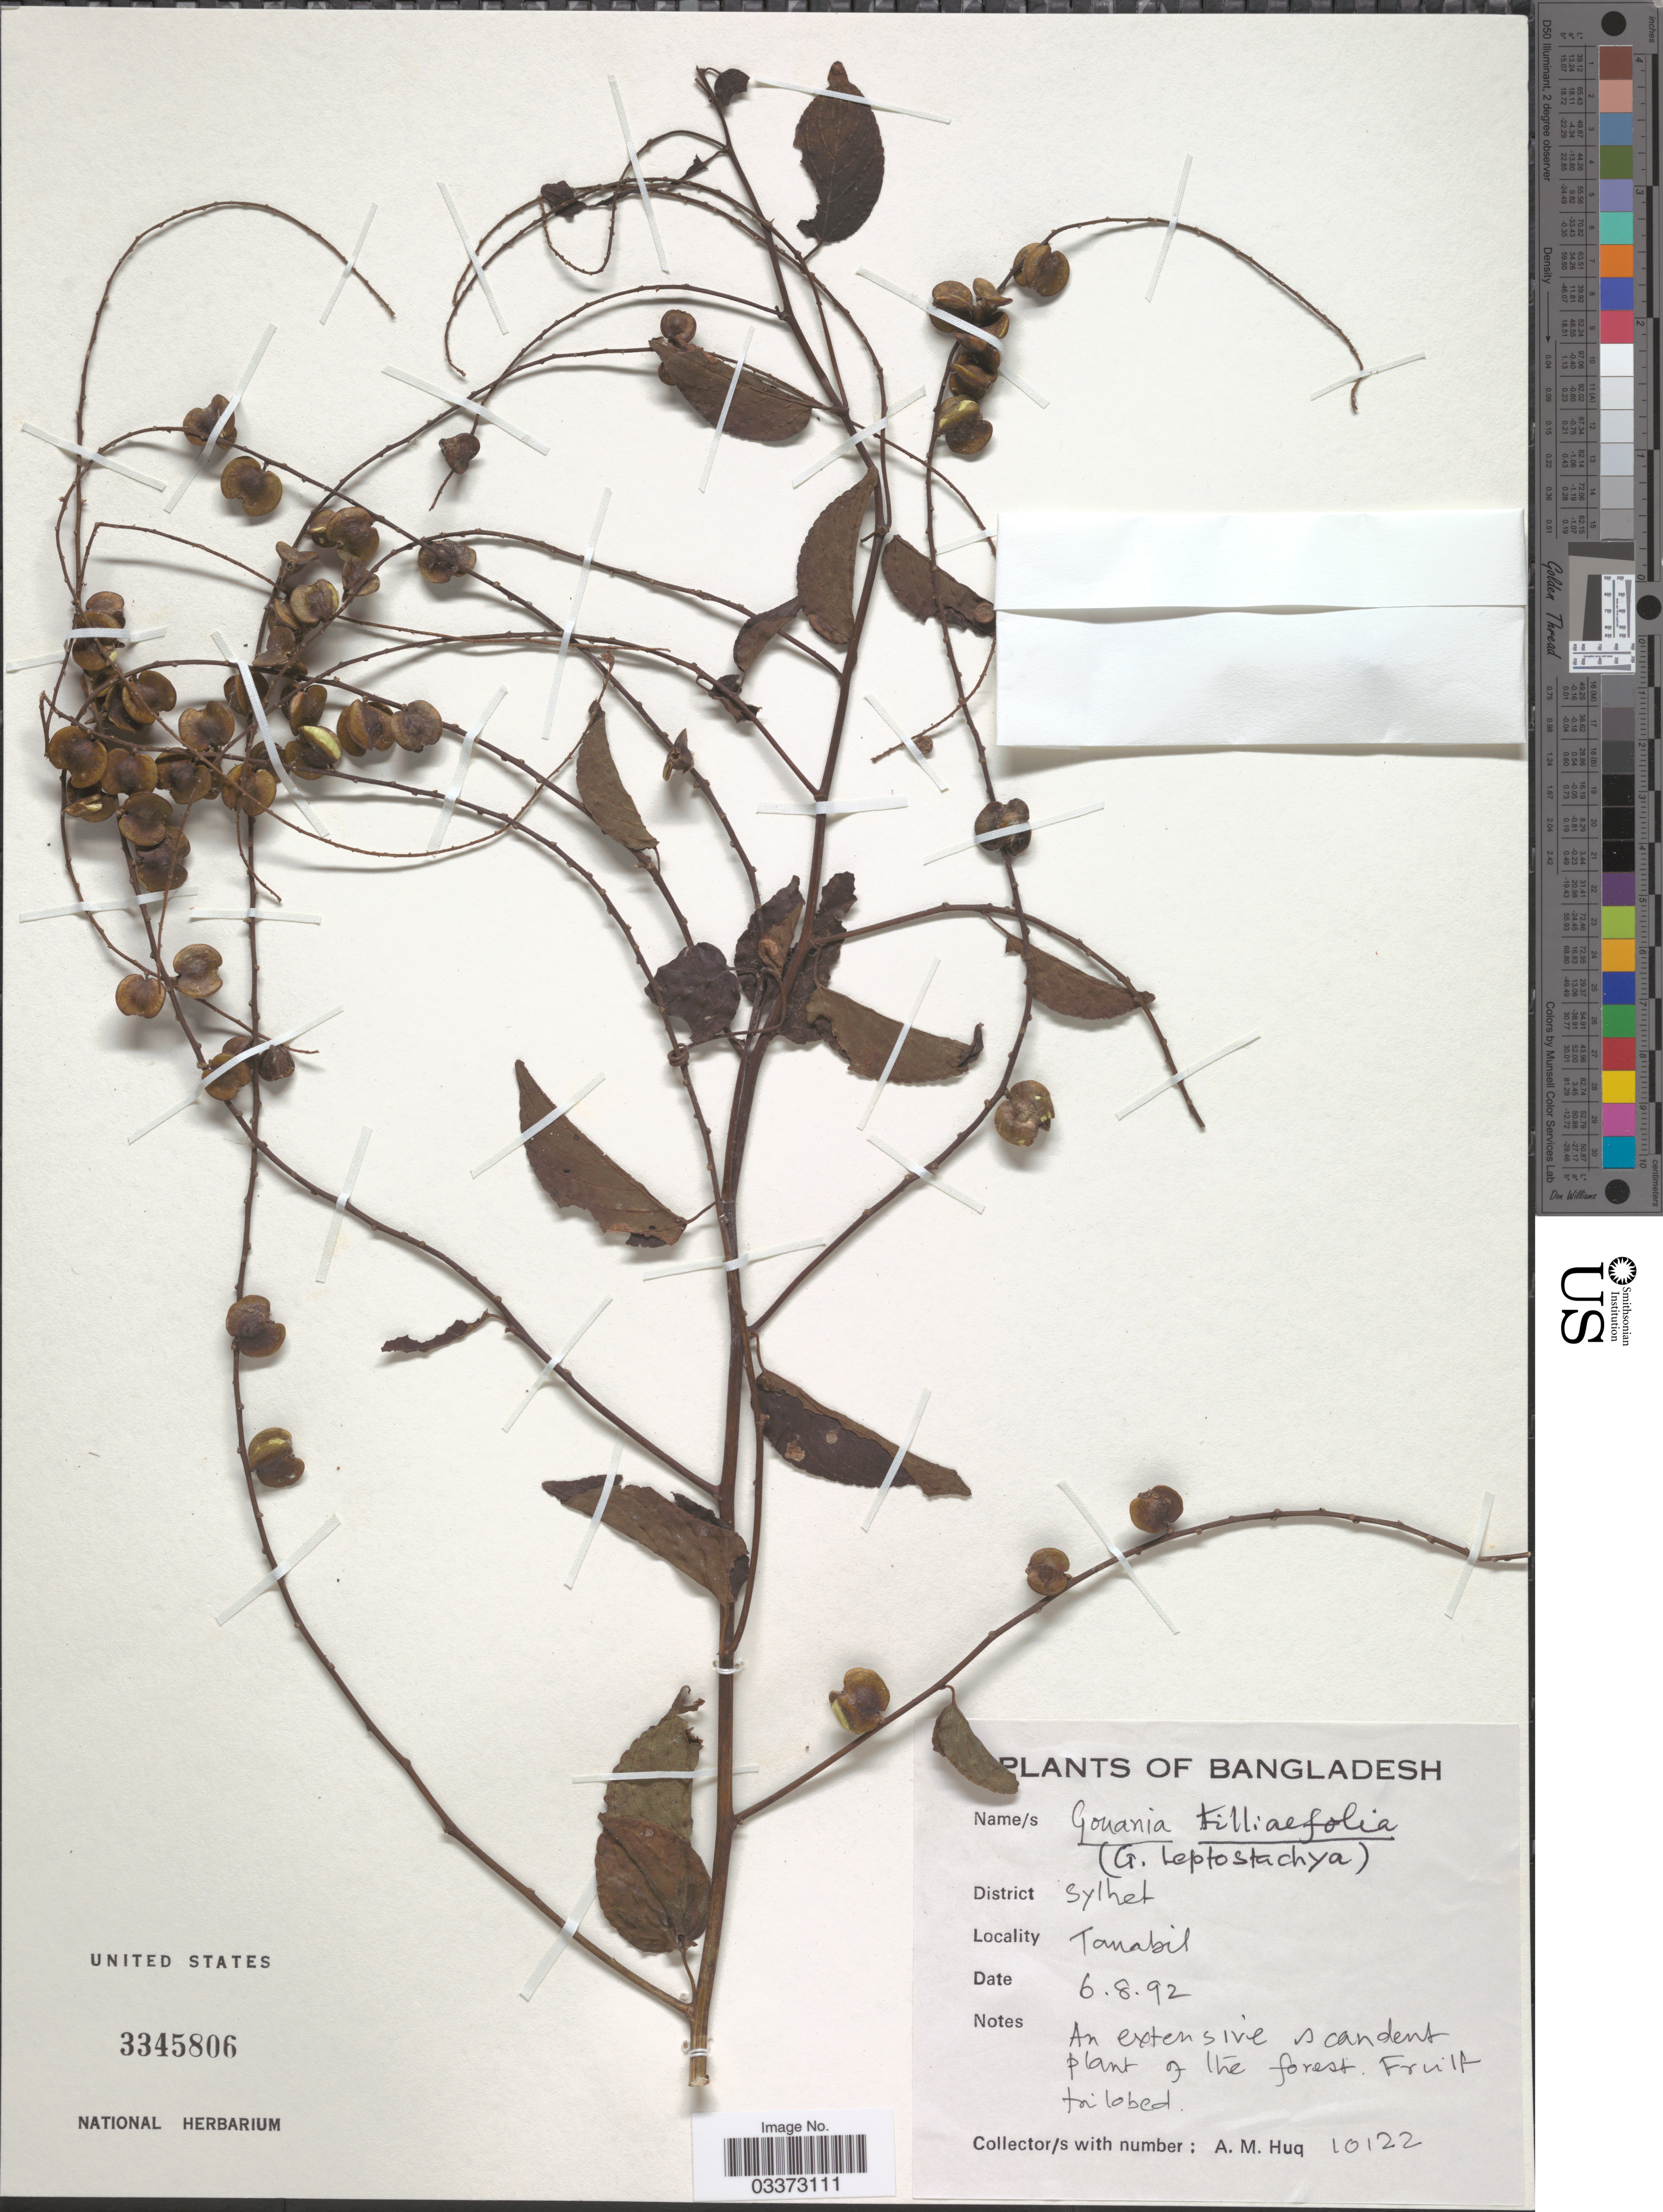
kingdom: Plantae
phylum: Tracheophyta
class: Magnoliopsida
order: Rosales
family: Rhamnaceae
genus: Gouania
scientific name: Gouania leptostachya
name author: DC.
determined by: Strong, Mark T., (BOT), Smithsonian Institution - National Museum of Natural History (UNITED STATES)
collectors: A. M. Huq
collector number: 10122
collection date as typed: Transcribed d/m/y: 6/8/92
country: Bangladesh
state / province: Sylhet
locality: District Sylhet. Tamabil.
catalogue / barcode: US 3345806